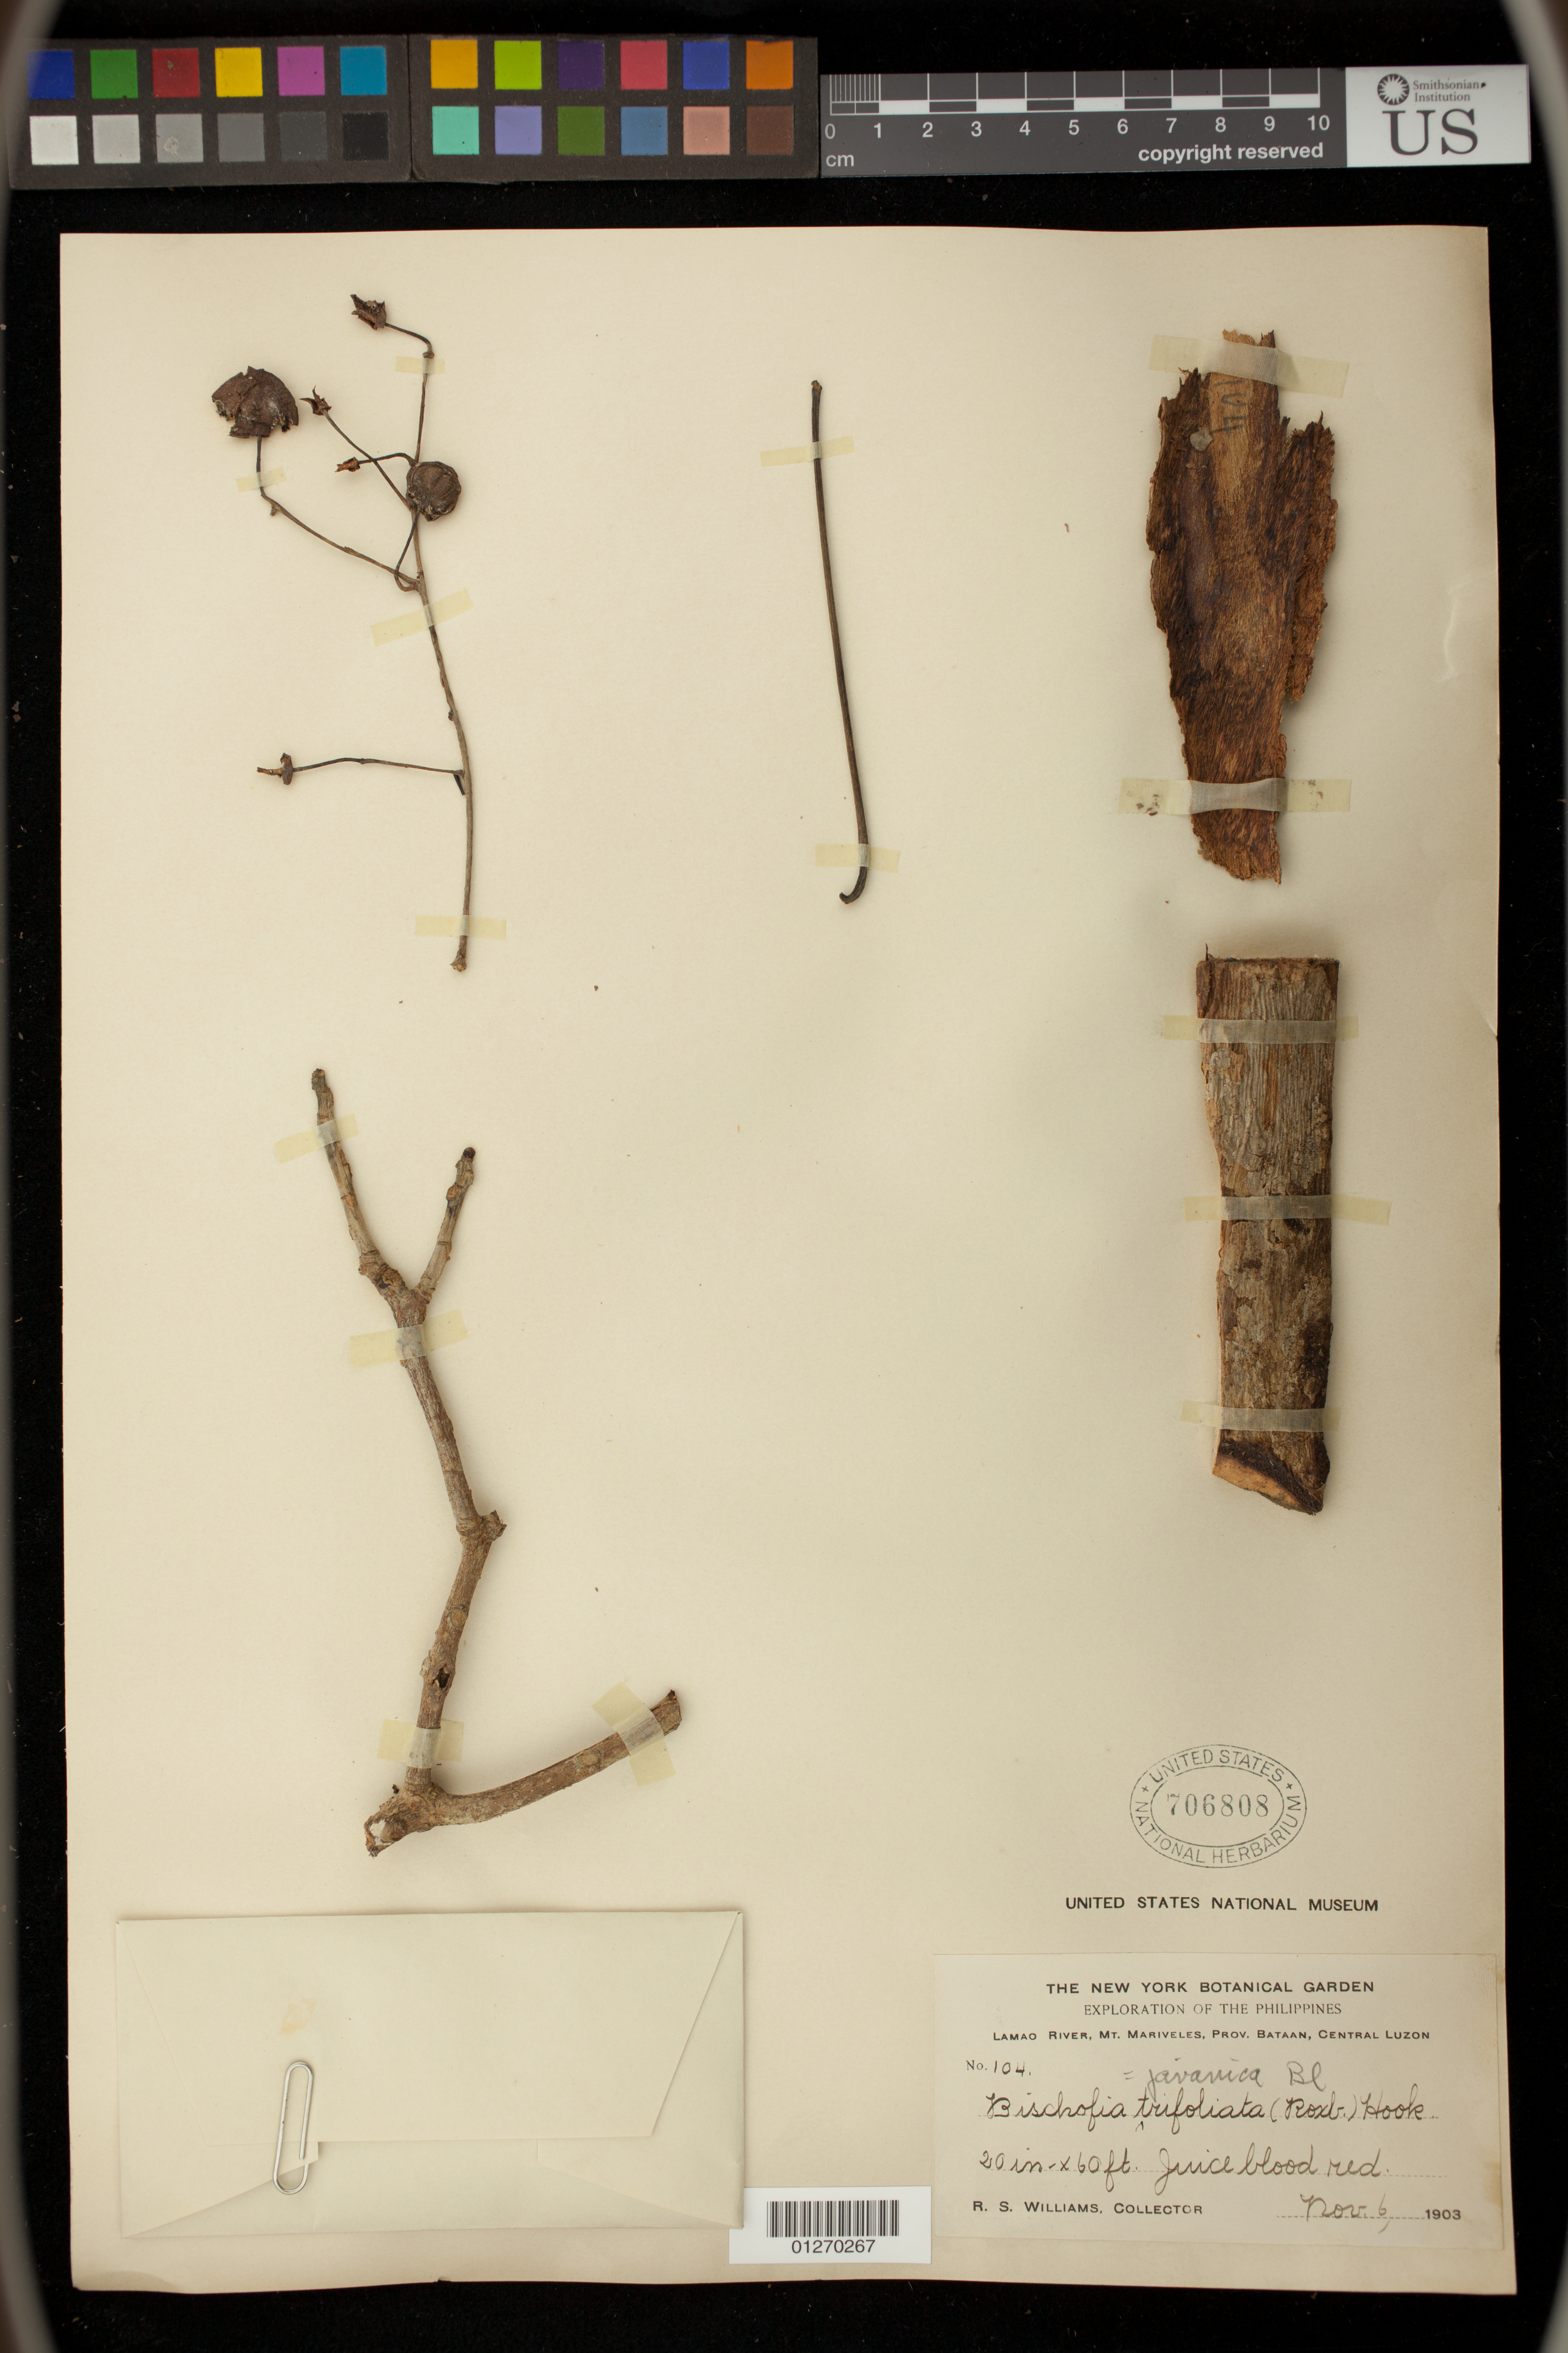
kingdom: Plantae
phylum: Tracheophyta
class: Magnoliopsida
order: Malpighiales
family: Phyllanthaceae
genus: Bischofia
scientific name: Bischofia trifoliata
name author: (Roxb.) Hook.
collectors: R. S. Williams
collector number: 104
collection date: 1903-11-06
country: Philippines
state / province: Central Luzon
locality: Lamao River, Mt. Mariveles, Prov. Bataan, Central Luzon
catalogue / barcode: US 706808